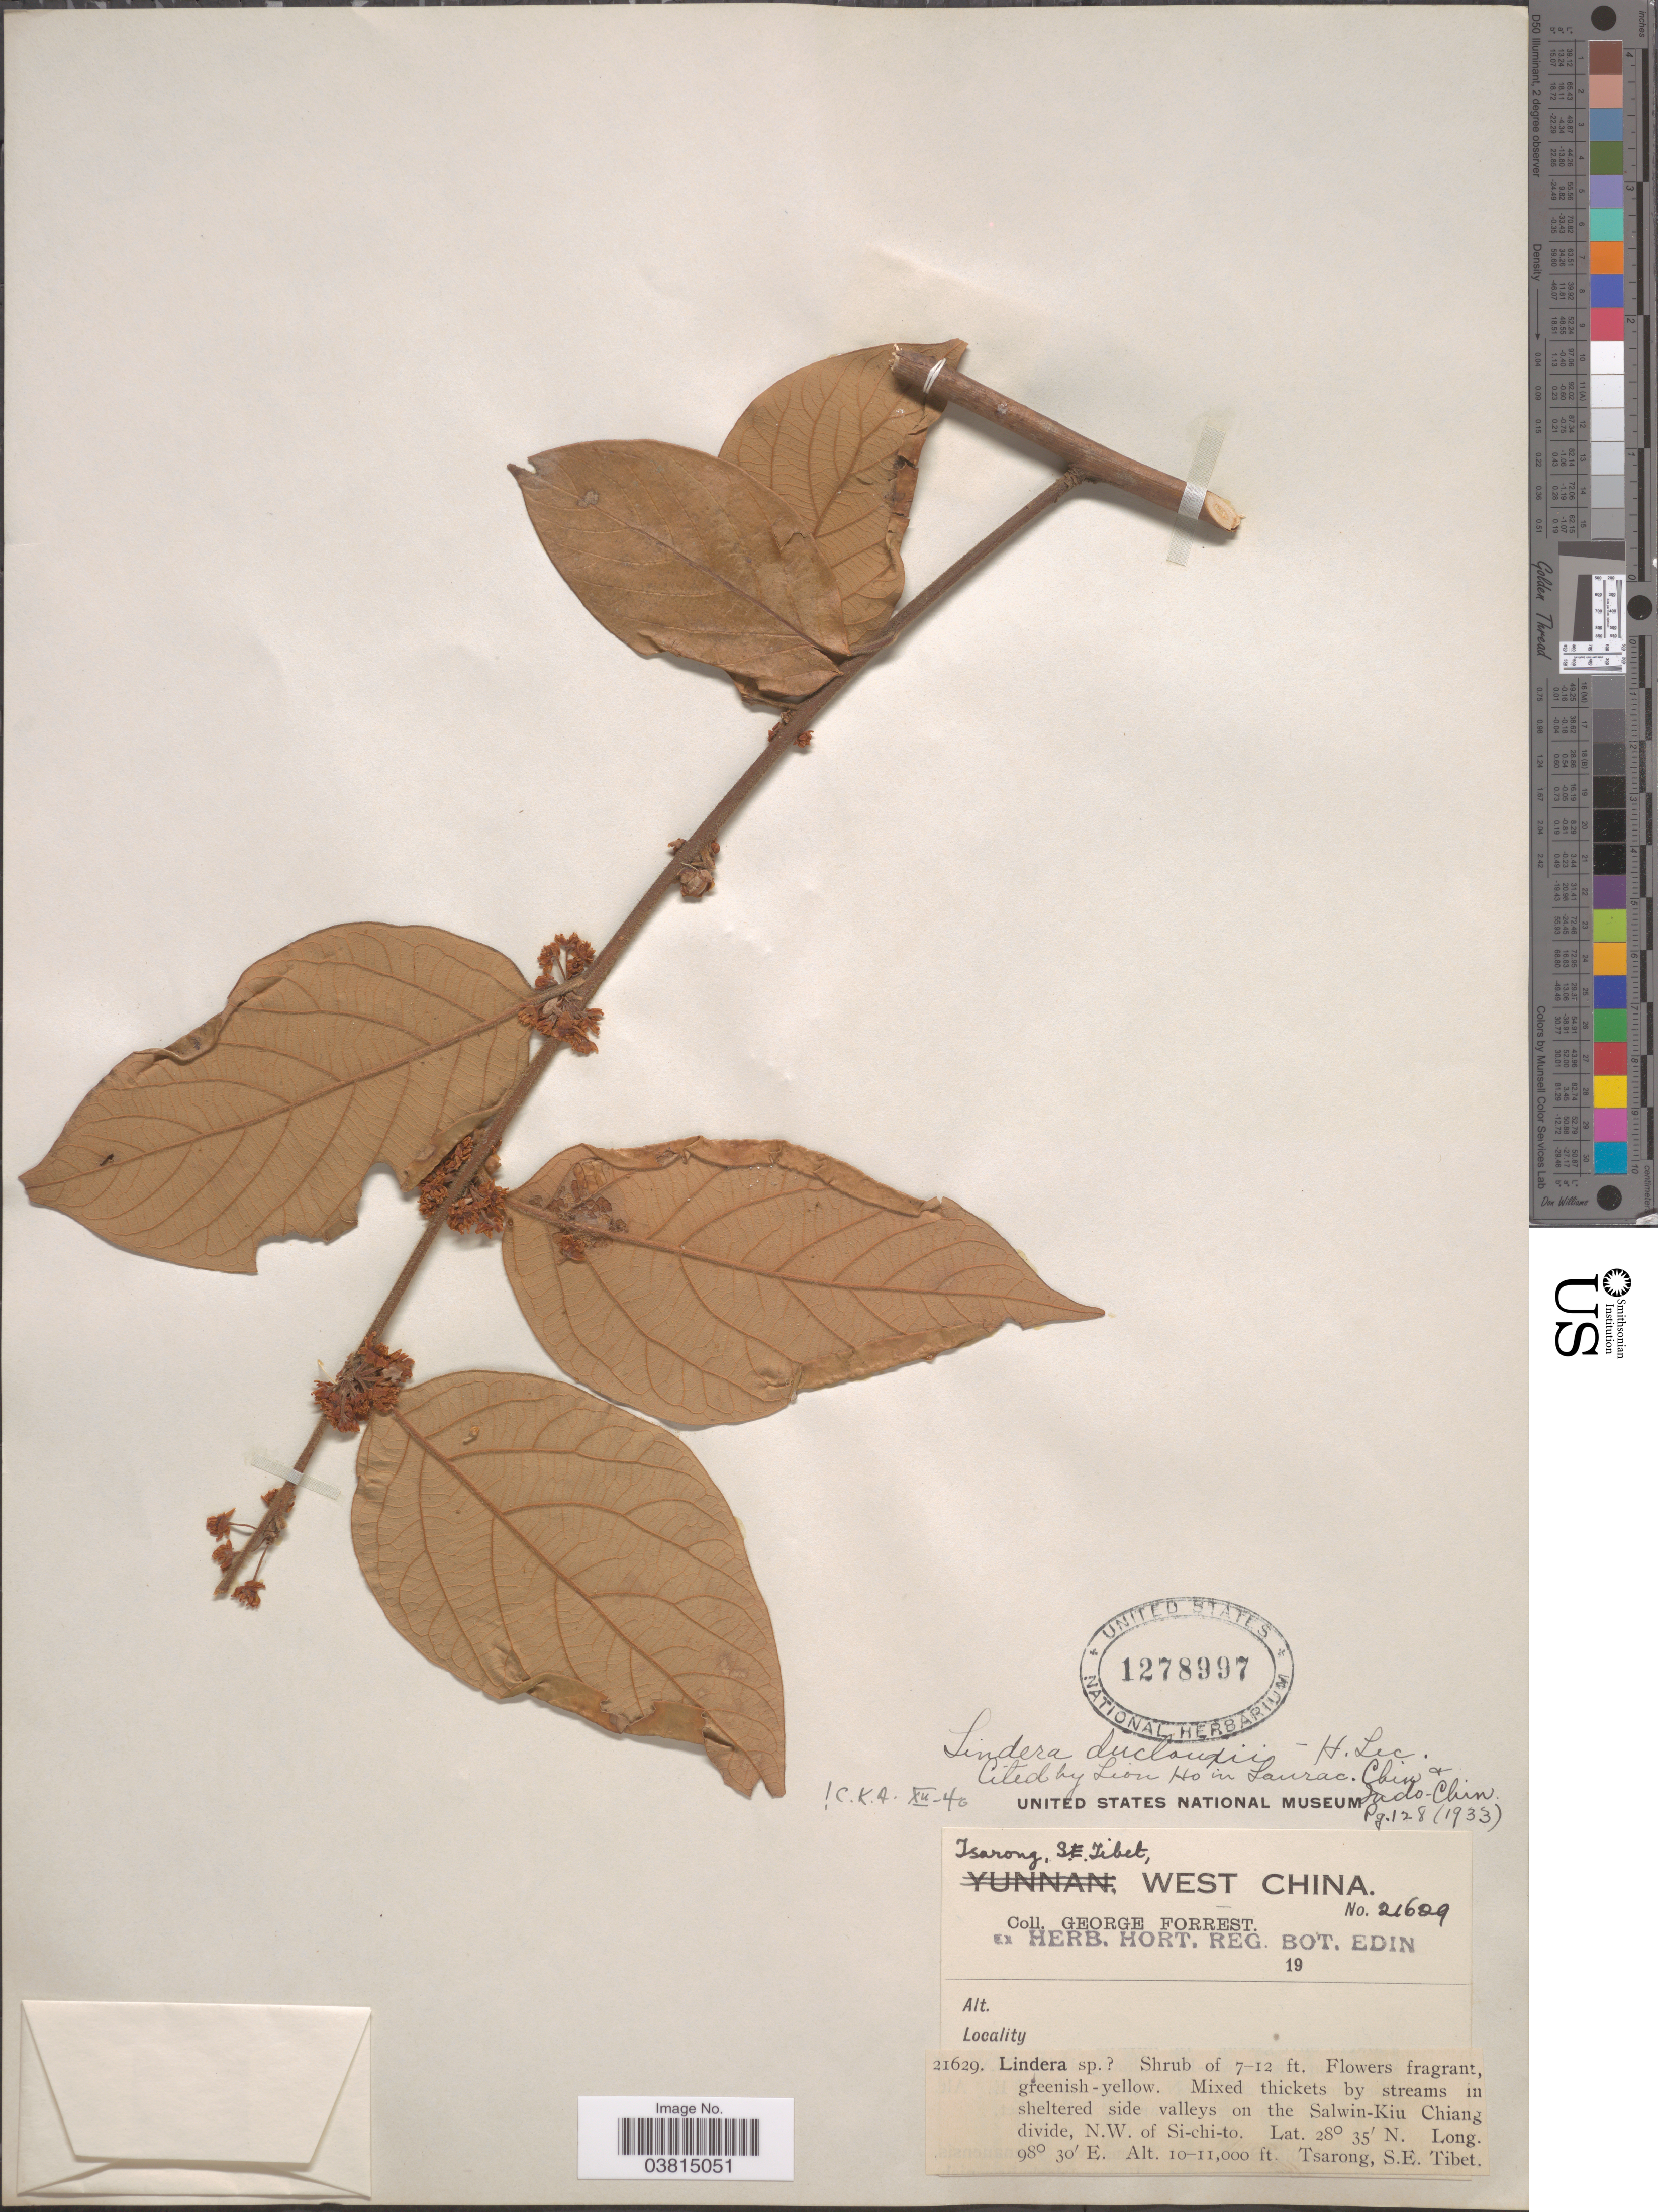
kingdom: Plantae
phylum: Tracheophyta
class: Magnoliopsida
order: Laurales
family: Lauraceae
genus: Lindera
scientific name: Lindera duclouxii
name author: Lecomte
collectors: G. Forrest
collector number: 21629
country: China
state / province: Xizang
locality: Tsarong, S.E. Tibet. West China. Mixed thickets by streams in sheltered side valleys on the Salwin-Kiu Chiang divide, N.W. of Si-Chi-to. Tsarong, S.E. Tibet.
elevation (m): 3048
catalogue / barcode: US 1278997